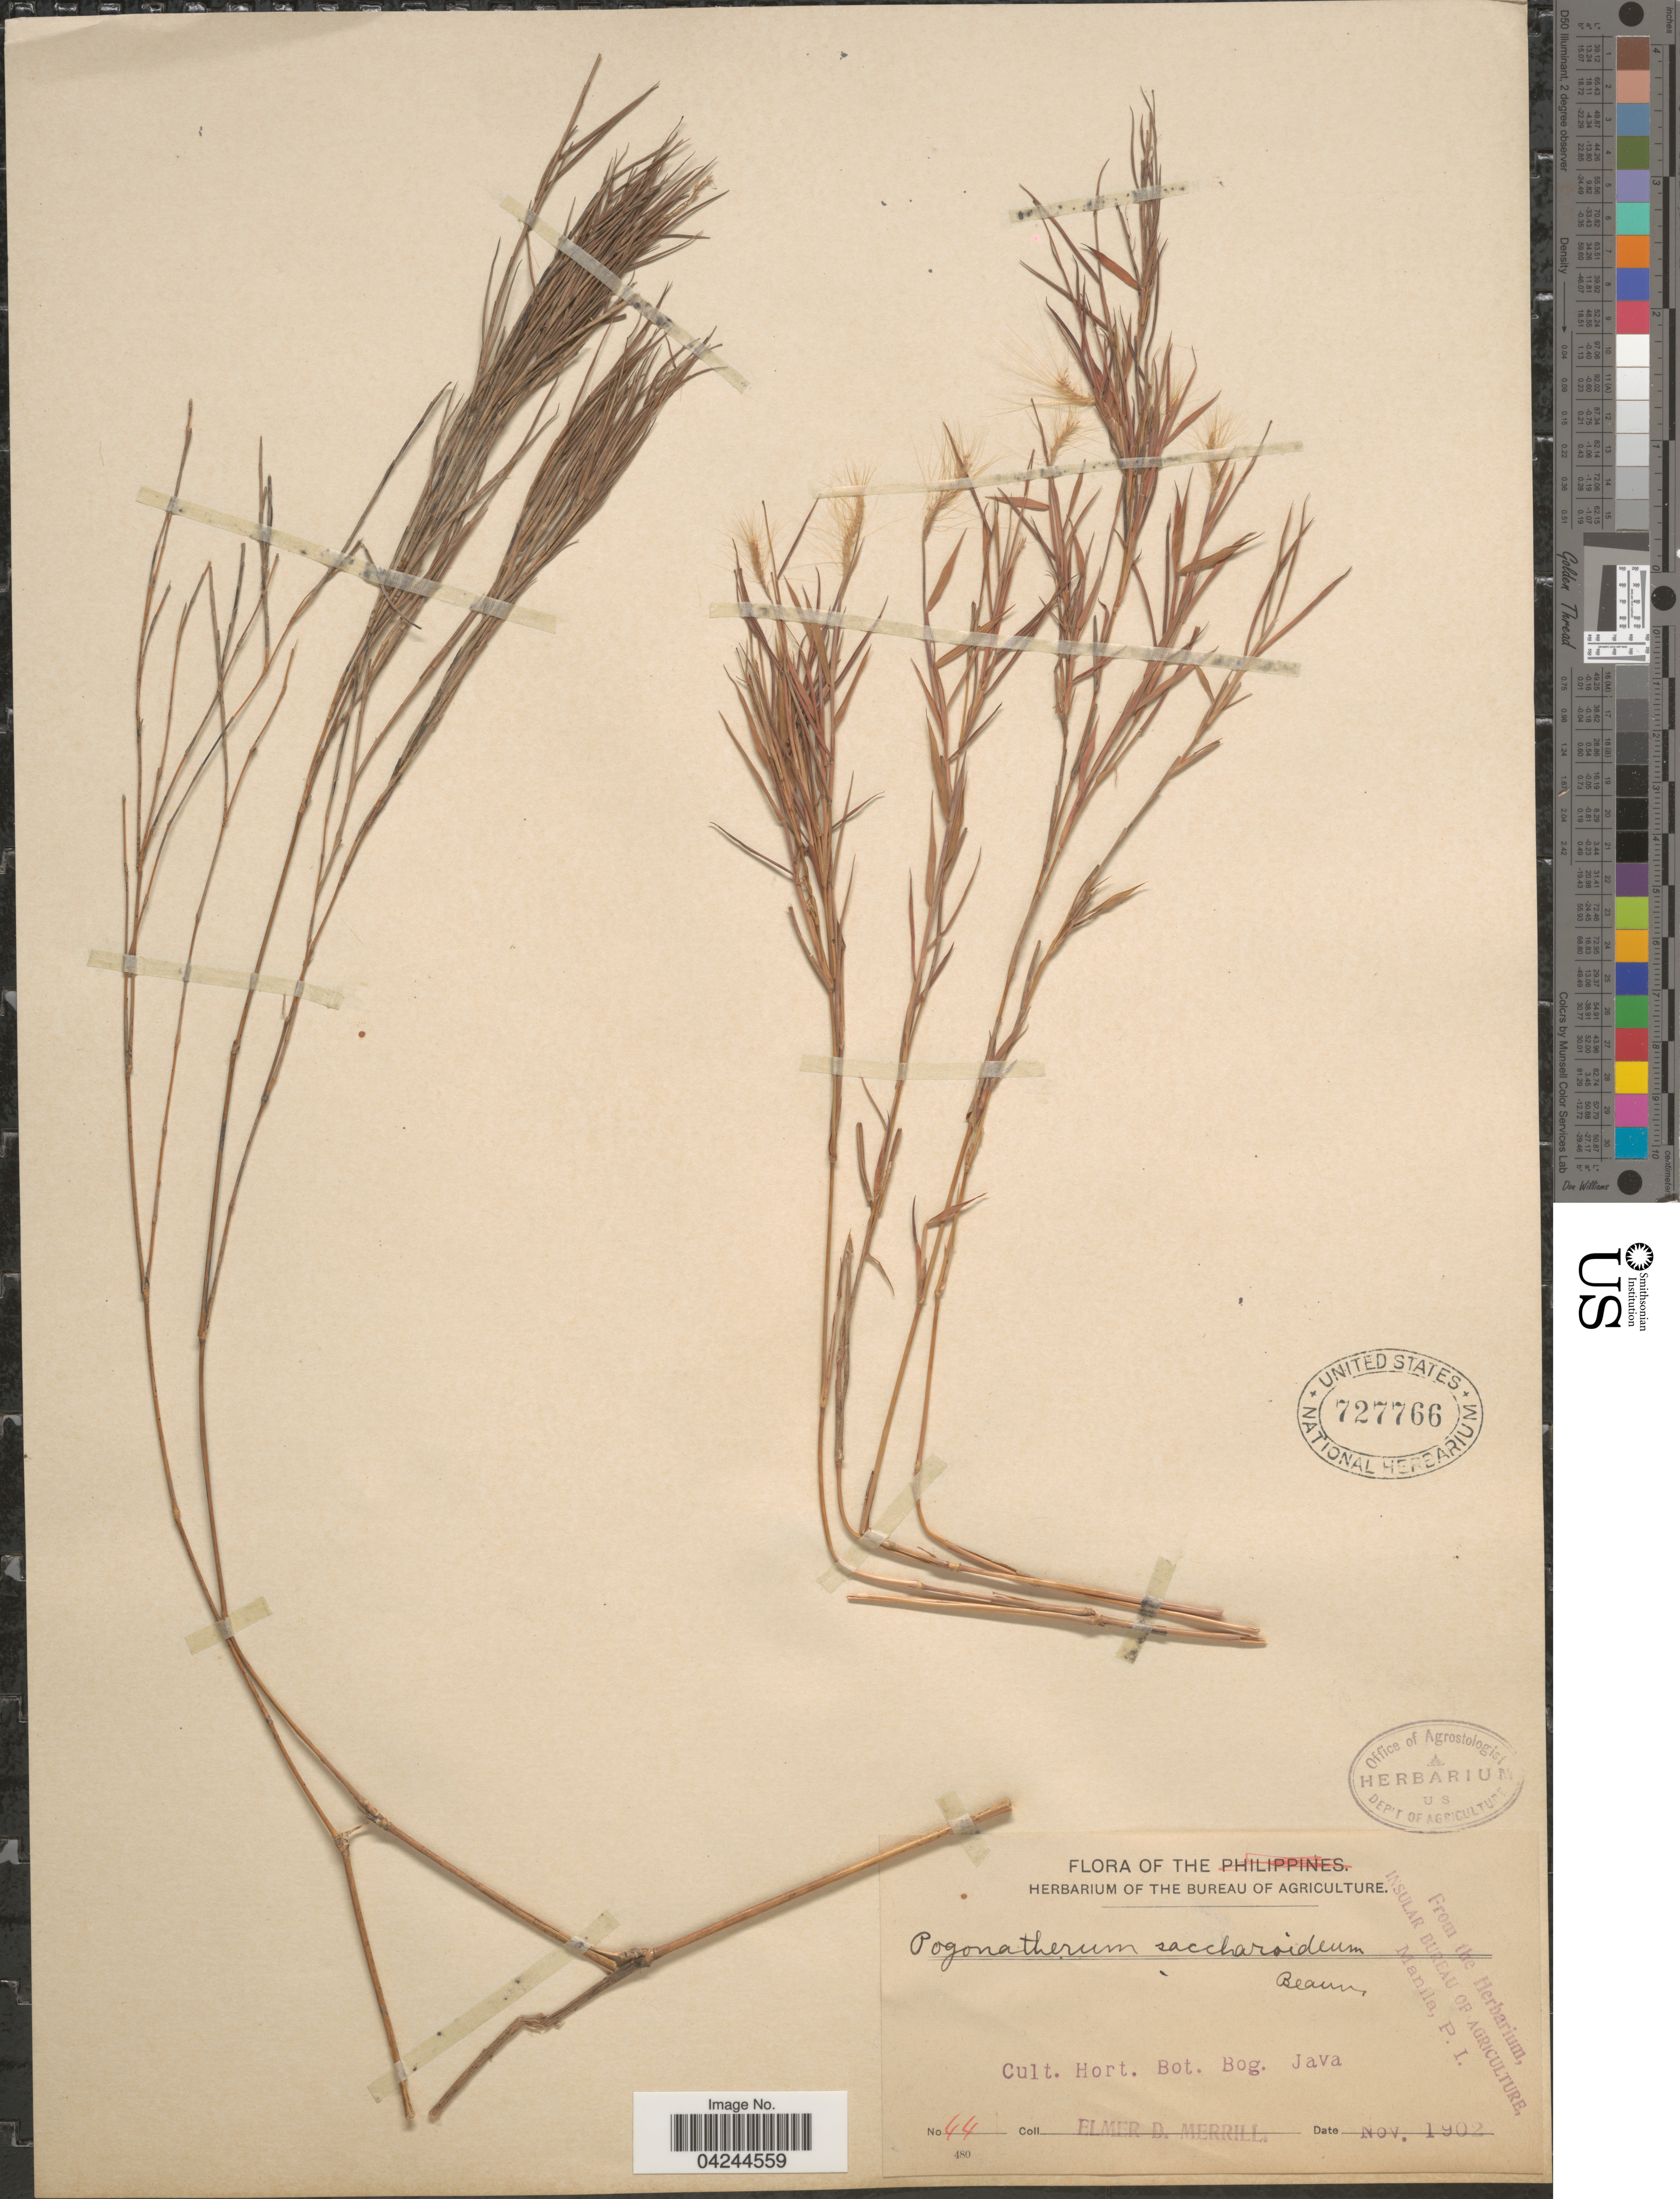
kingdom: Plantae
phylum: Tracheophyta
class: Liliopsida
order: Poales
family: Poaceae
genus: Pogonatherum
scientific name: Pogonatherum crinitum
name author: (Thunb.) Kunth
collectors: E. D. Merrill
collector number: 44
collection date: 1902-11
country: Indonesia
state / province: Java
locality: Cult. Hort. Bot. Bog.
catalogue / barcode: US 727766